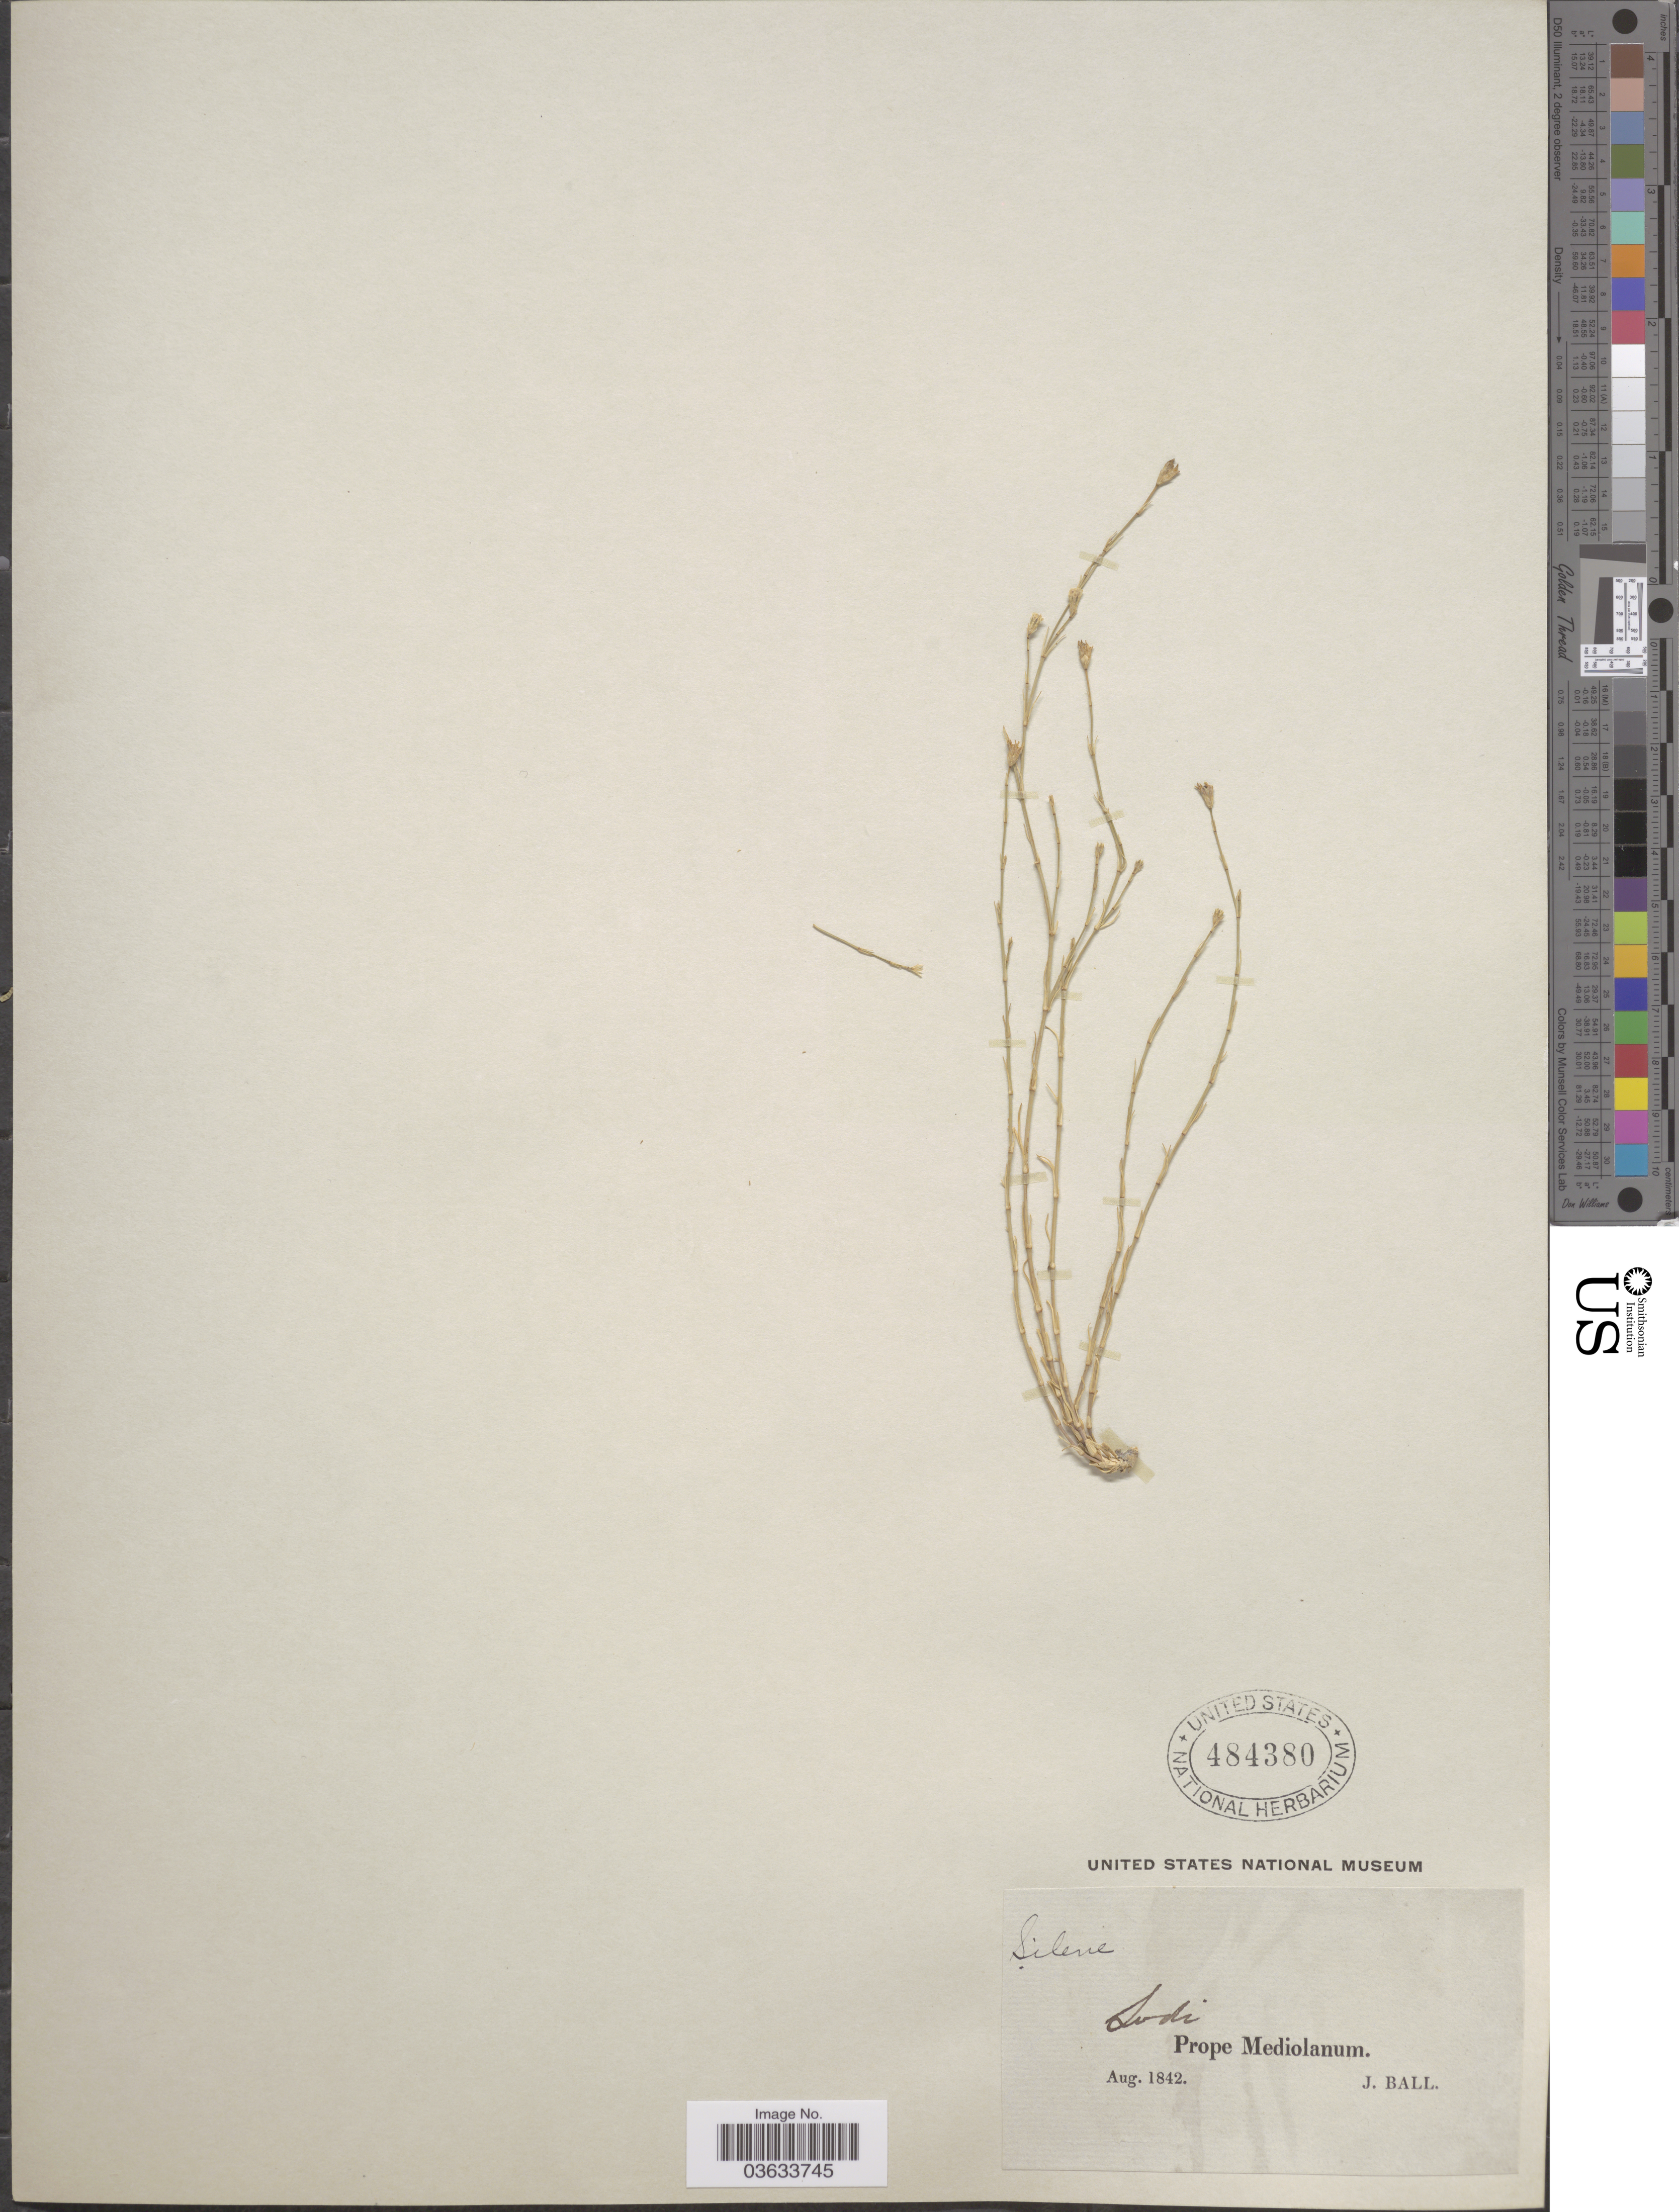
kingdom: Plantae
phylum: Tracheophyta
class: Magnoliopsida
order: Caryophyllales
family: Caryophyllaceae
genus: Silene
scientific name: Silene sp.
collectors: J. Ball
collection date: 1842-08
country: Italy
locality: Sodi. Prope Mediolanum.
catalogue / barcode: US 484380